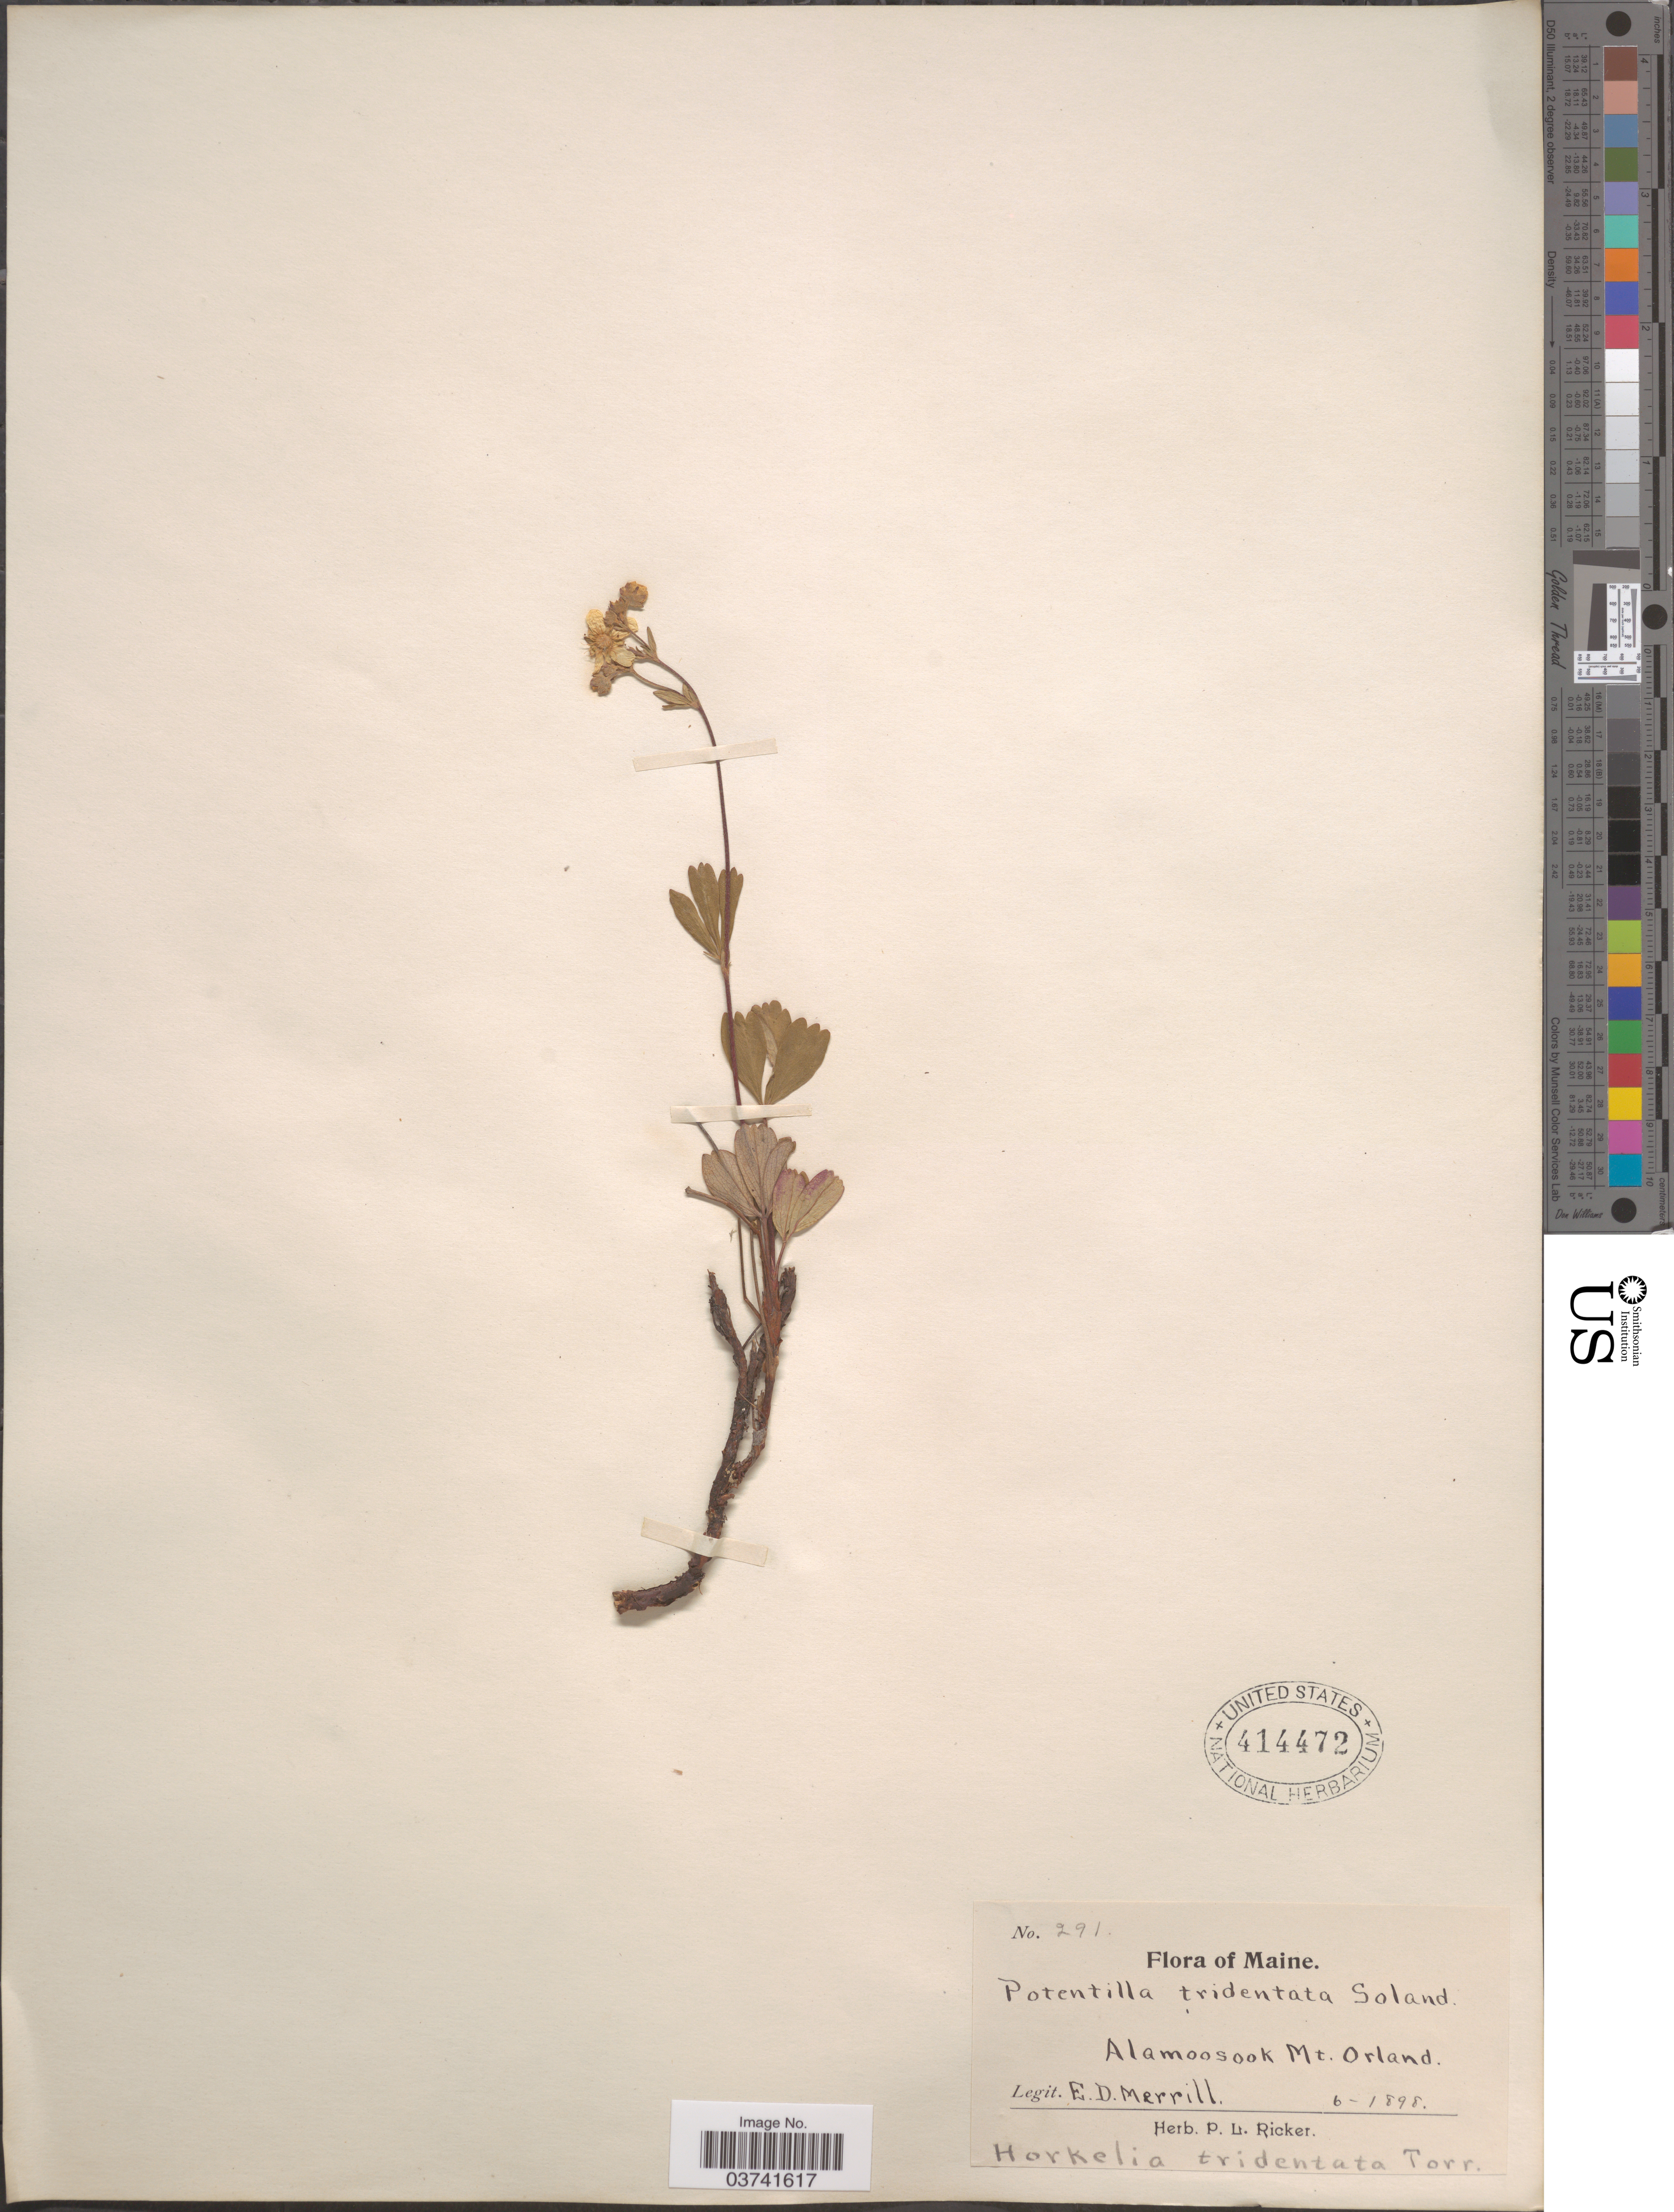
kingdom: Plantae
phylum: Tracheophyta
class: Magnoliopsida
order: Rosales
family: Rosaceae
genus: Potentilla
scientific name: Potentilla tridentata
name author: Aiton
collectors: E. D. Merrill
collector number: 291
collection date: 1898-06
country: United States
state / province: Maine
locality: Alamoosook Mt. Orland.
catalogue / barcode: US 414472